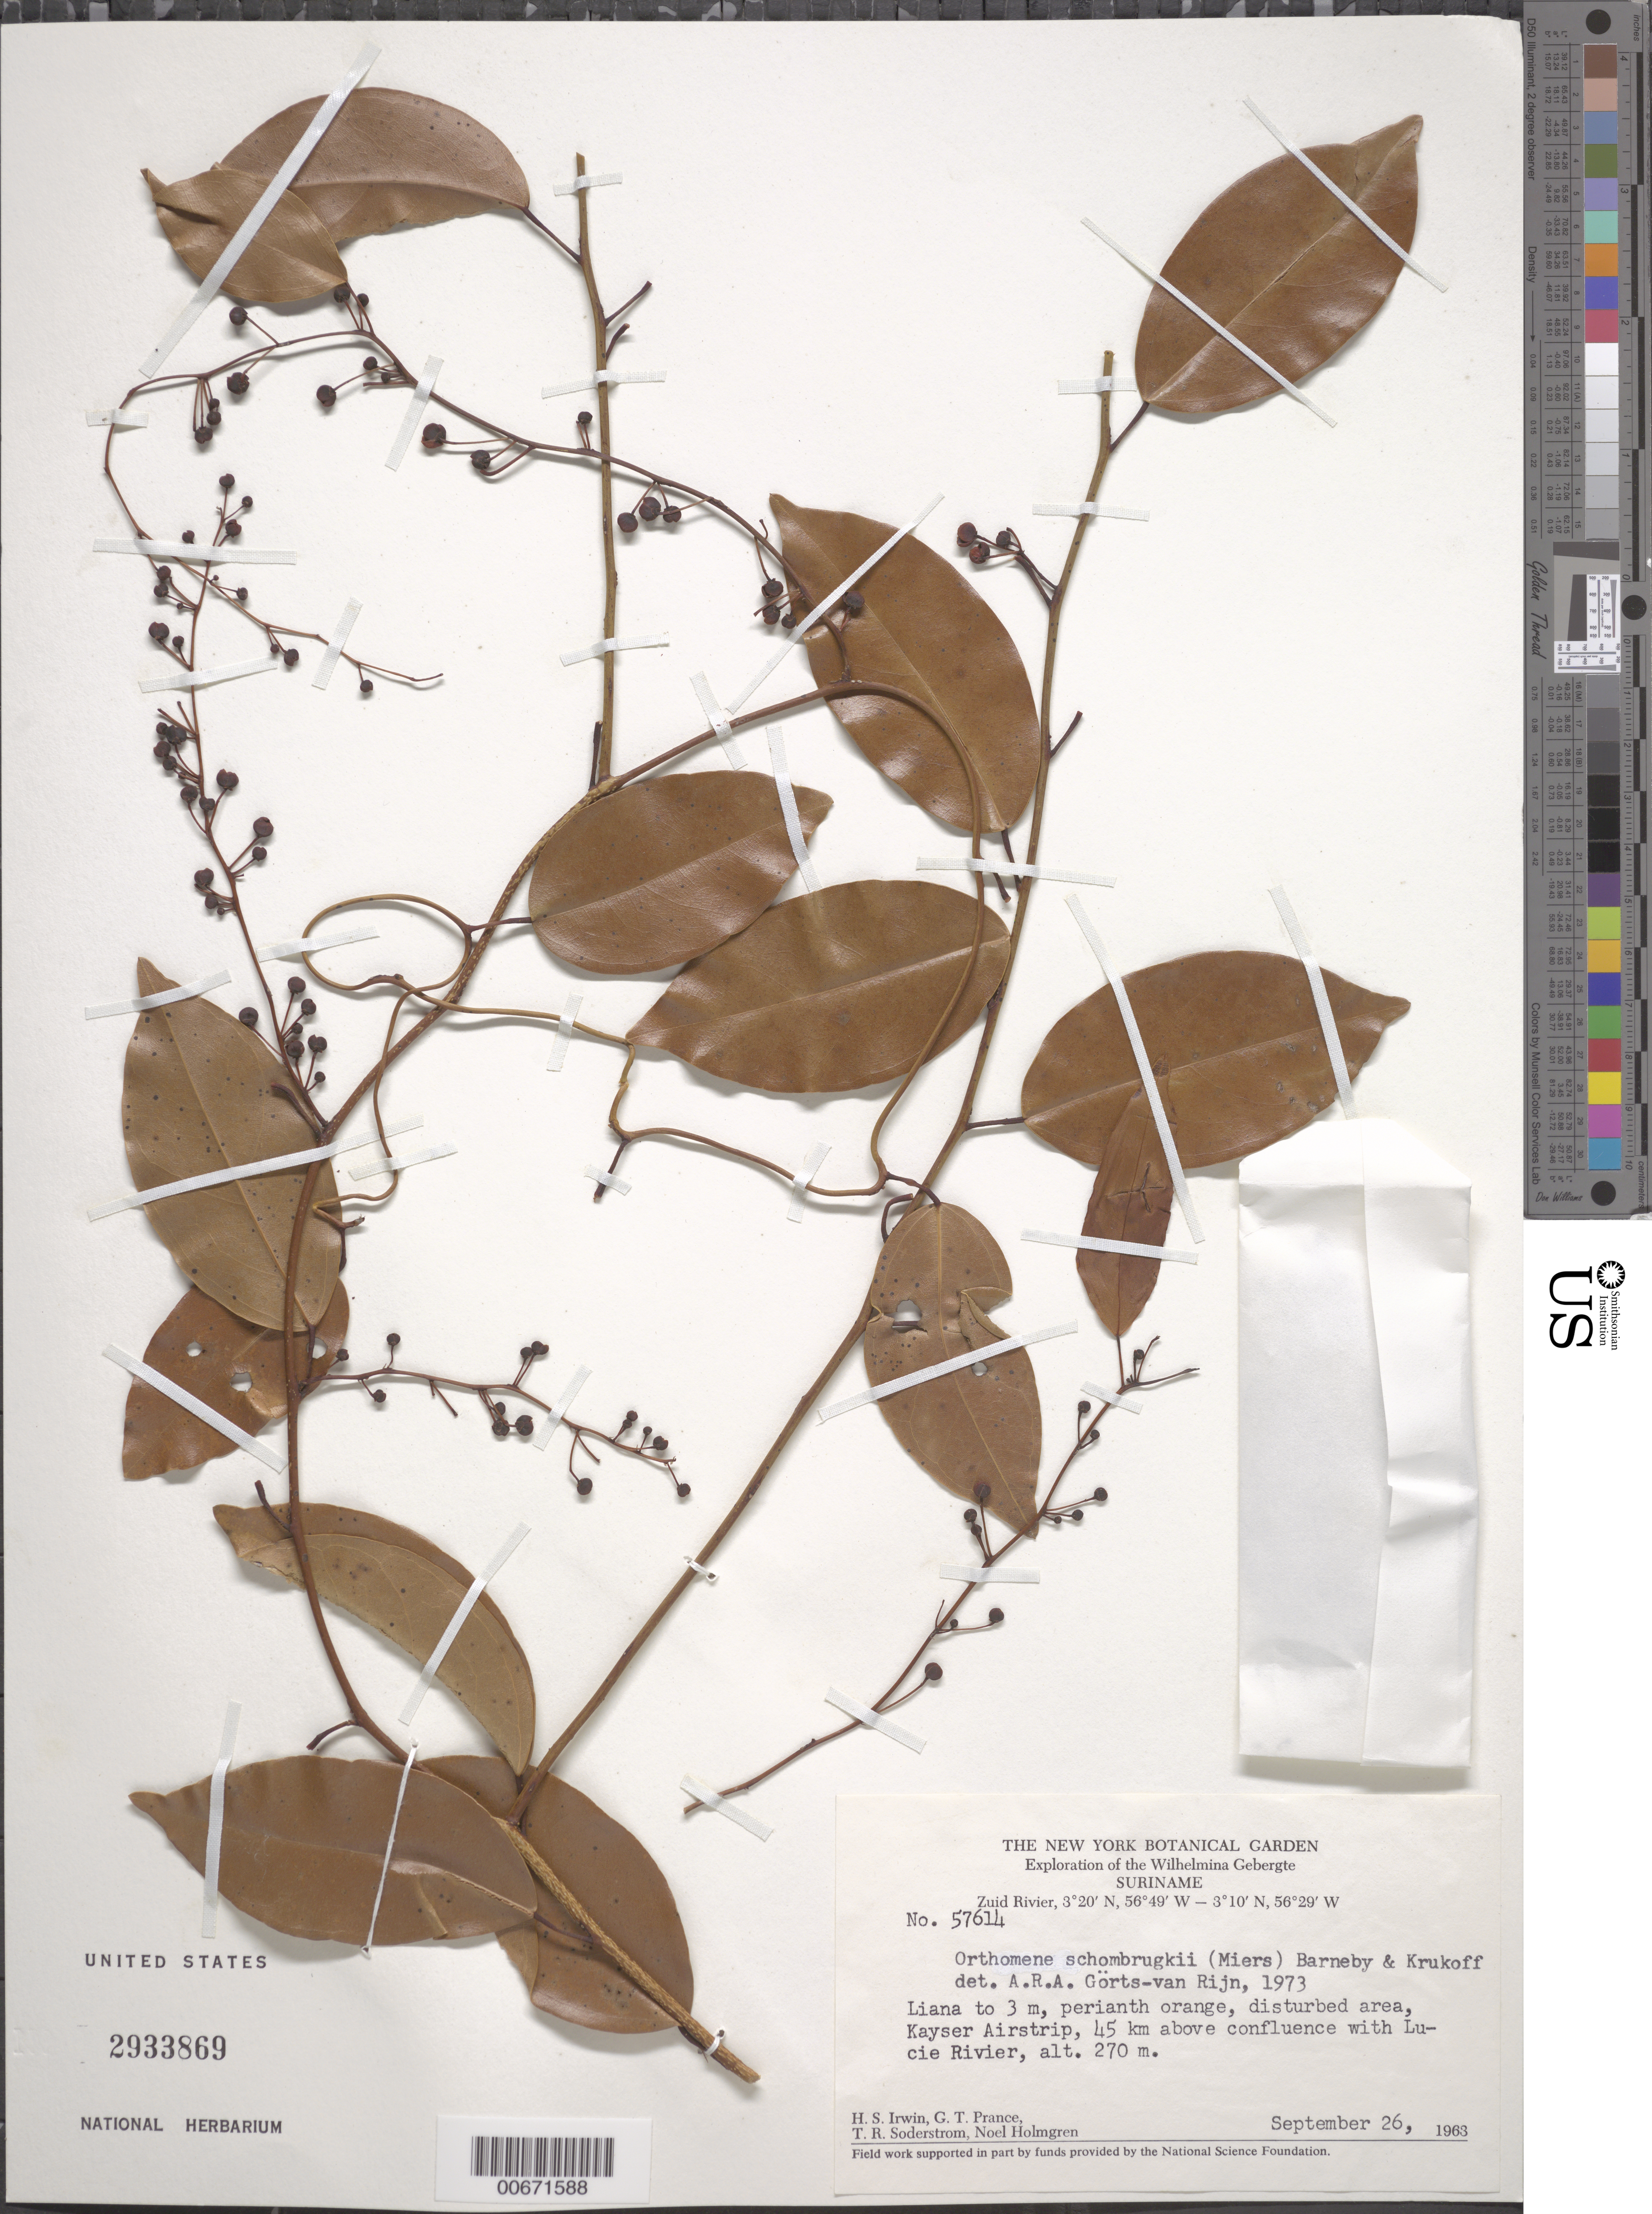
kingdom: Plantae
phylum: Tracheophyta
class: Magnoliopsida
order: Ranunculales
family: Menispermaceae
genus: Anomospermum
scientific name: Anomospermum schomburgkii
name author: Miers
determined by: Strong, Mark T., (BOT), Smithsonian Institution - National Museum of Natural History (UNITED STATES)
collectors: H. Irwin, G. T. Prance, T. R. Soderstrom & N. H. Holmgren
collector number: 57614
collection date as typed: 26-Sep-63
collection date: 1963-09-26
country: Suriname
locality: Kayser Airstrip, Zuid R., 45 km above confl. with Lucie R., Wilhelmina Gebergte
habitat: Disturbed area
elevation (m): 270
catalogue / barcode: US 2933869